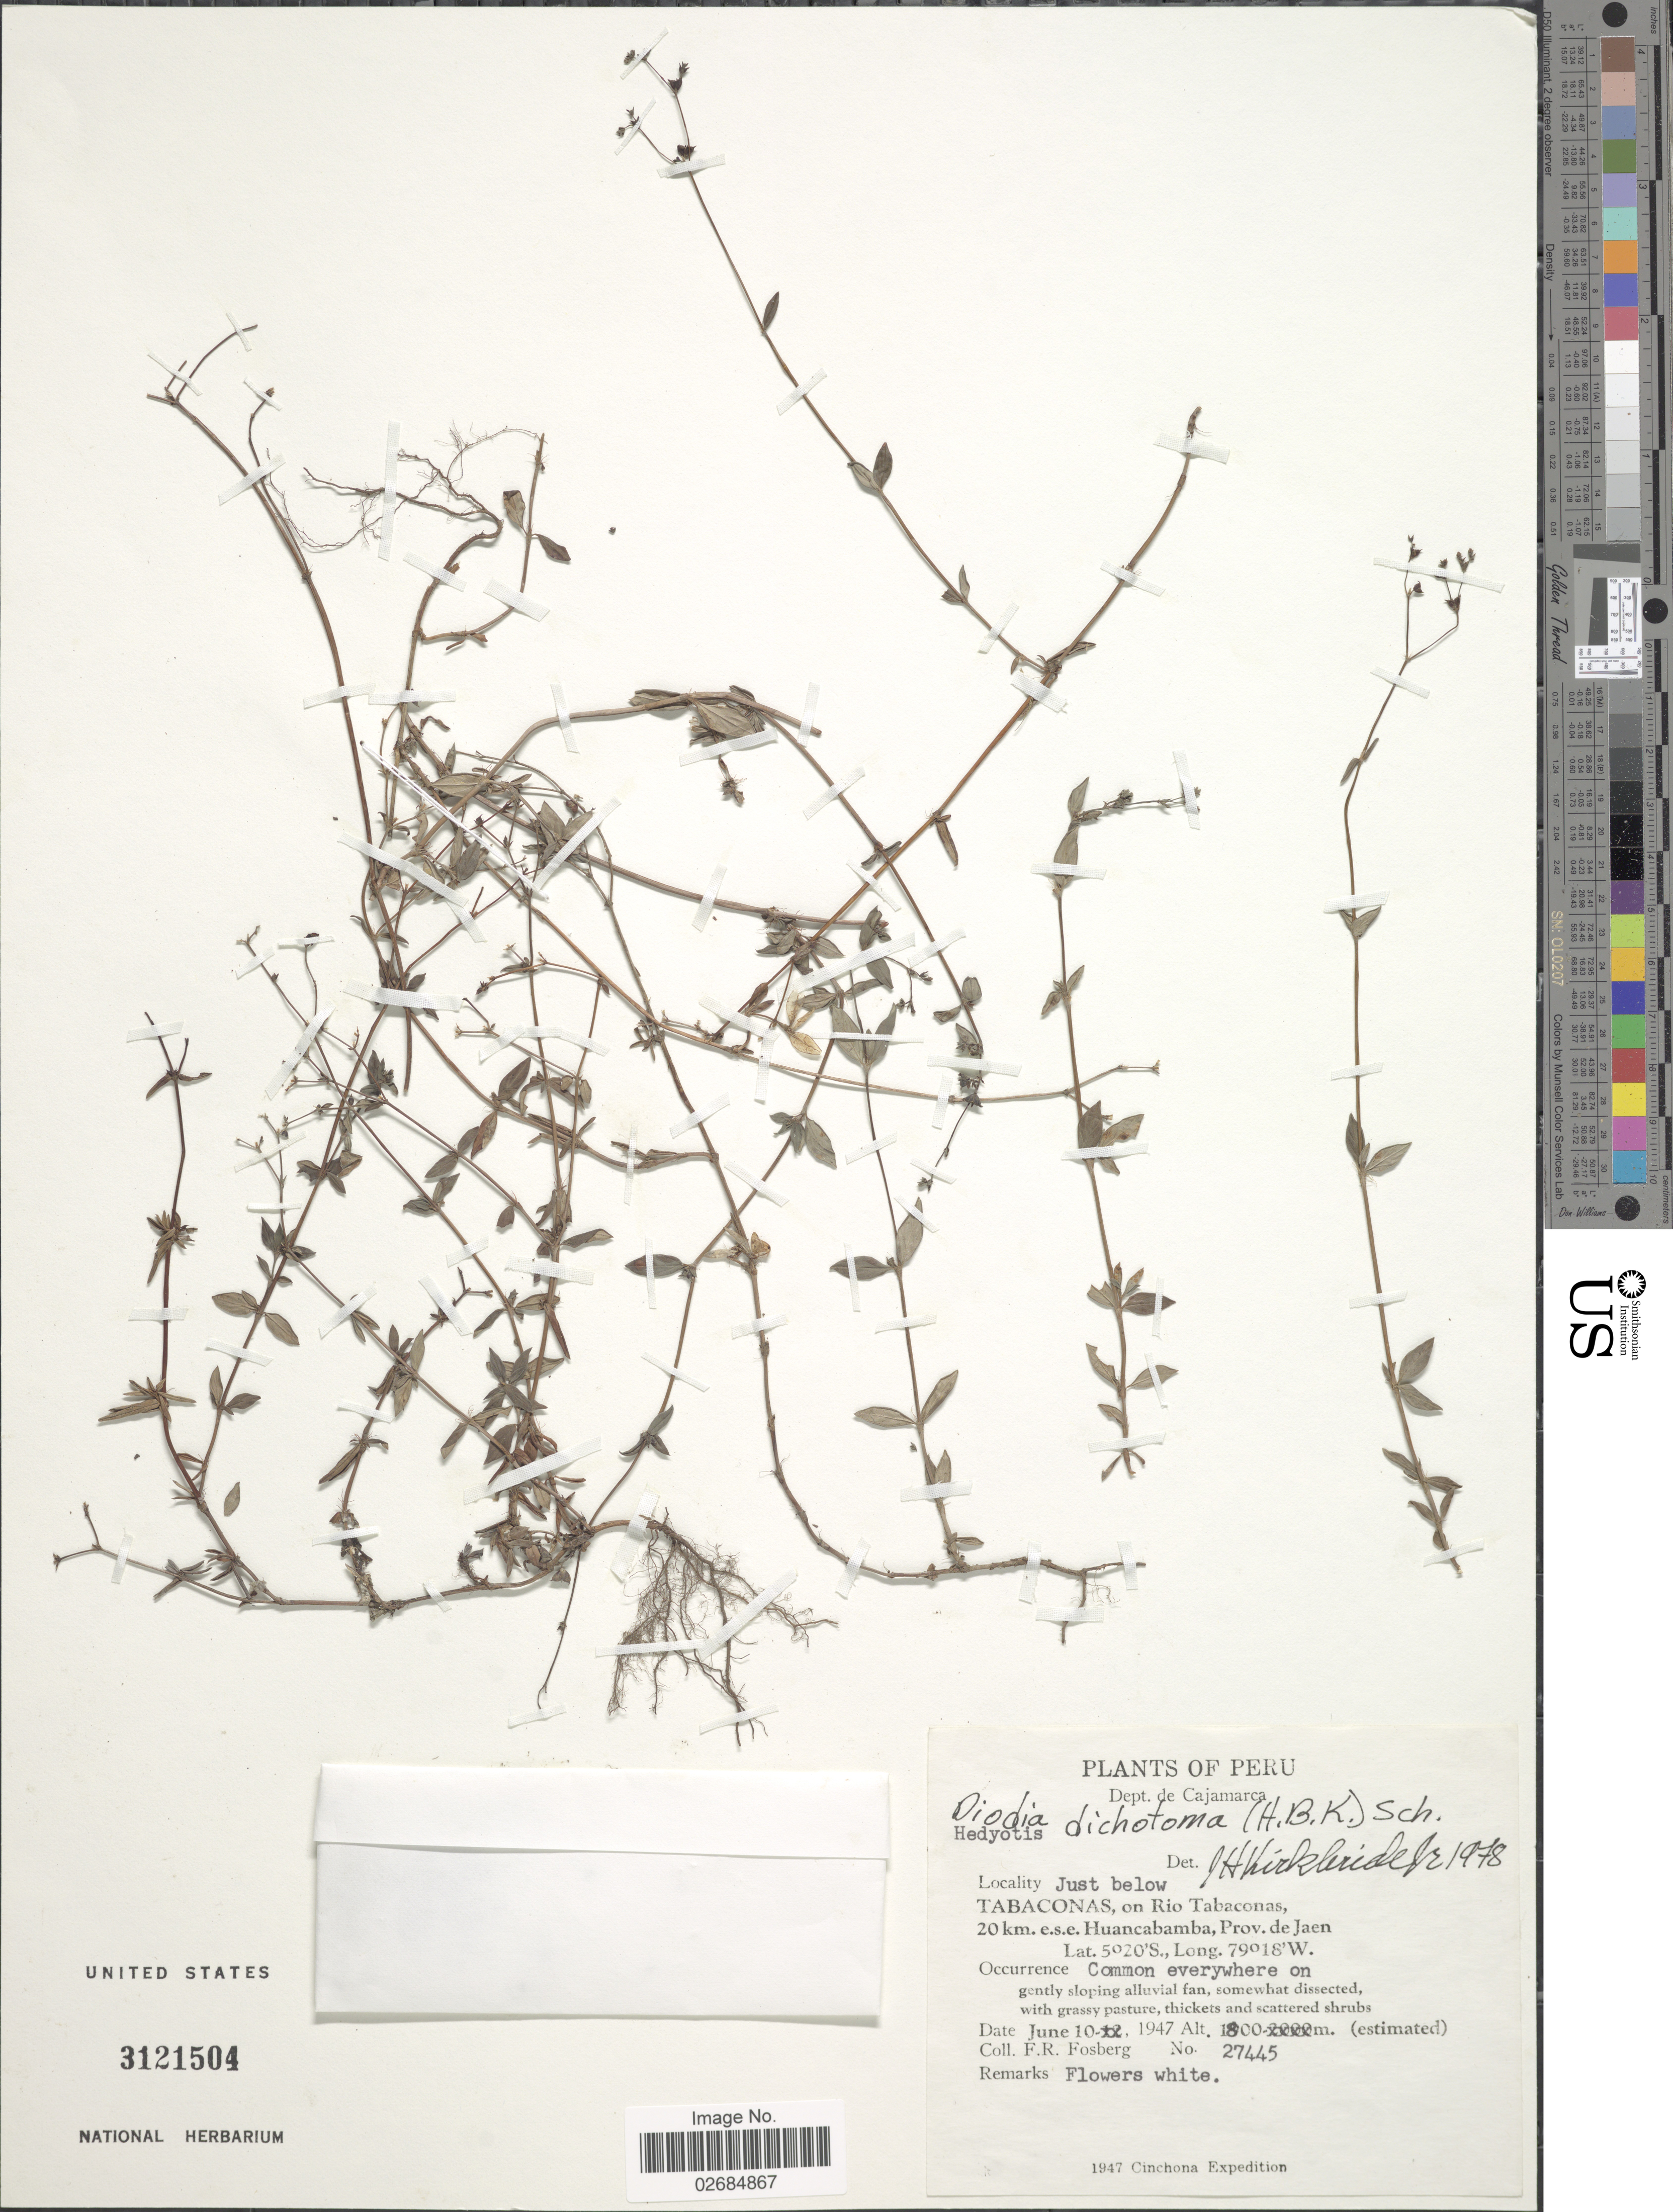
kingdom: Plantae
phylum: Tracheophyta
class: Magnoliopsida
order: Gentianales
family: Rubiaceae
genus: Diodia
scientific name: Diodia dichotoma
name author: (Willd. ex Roem. & Schult.) K. Schum.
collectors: F. R. Fosberg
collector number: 27445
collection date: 1947-06-10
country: Peru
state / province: Cajamarca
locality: Just below Tabaconas, on Rio Tabaconas, 20 km. e.s.e. Huancabamba, Prov. de Jaen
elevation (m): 1800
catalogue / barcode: US 3121504